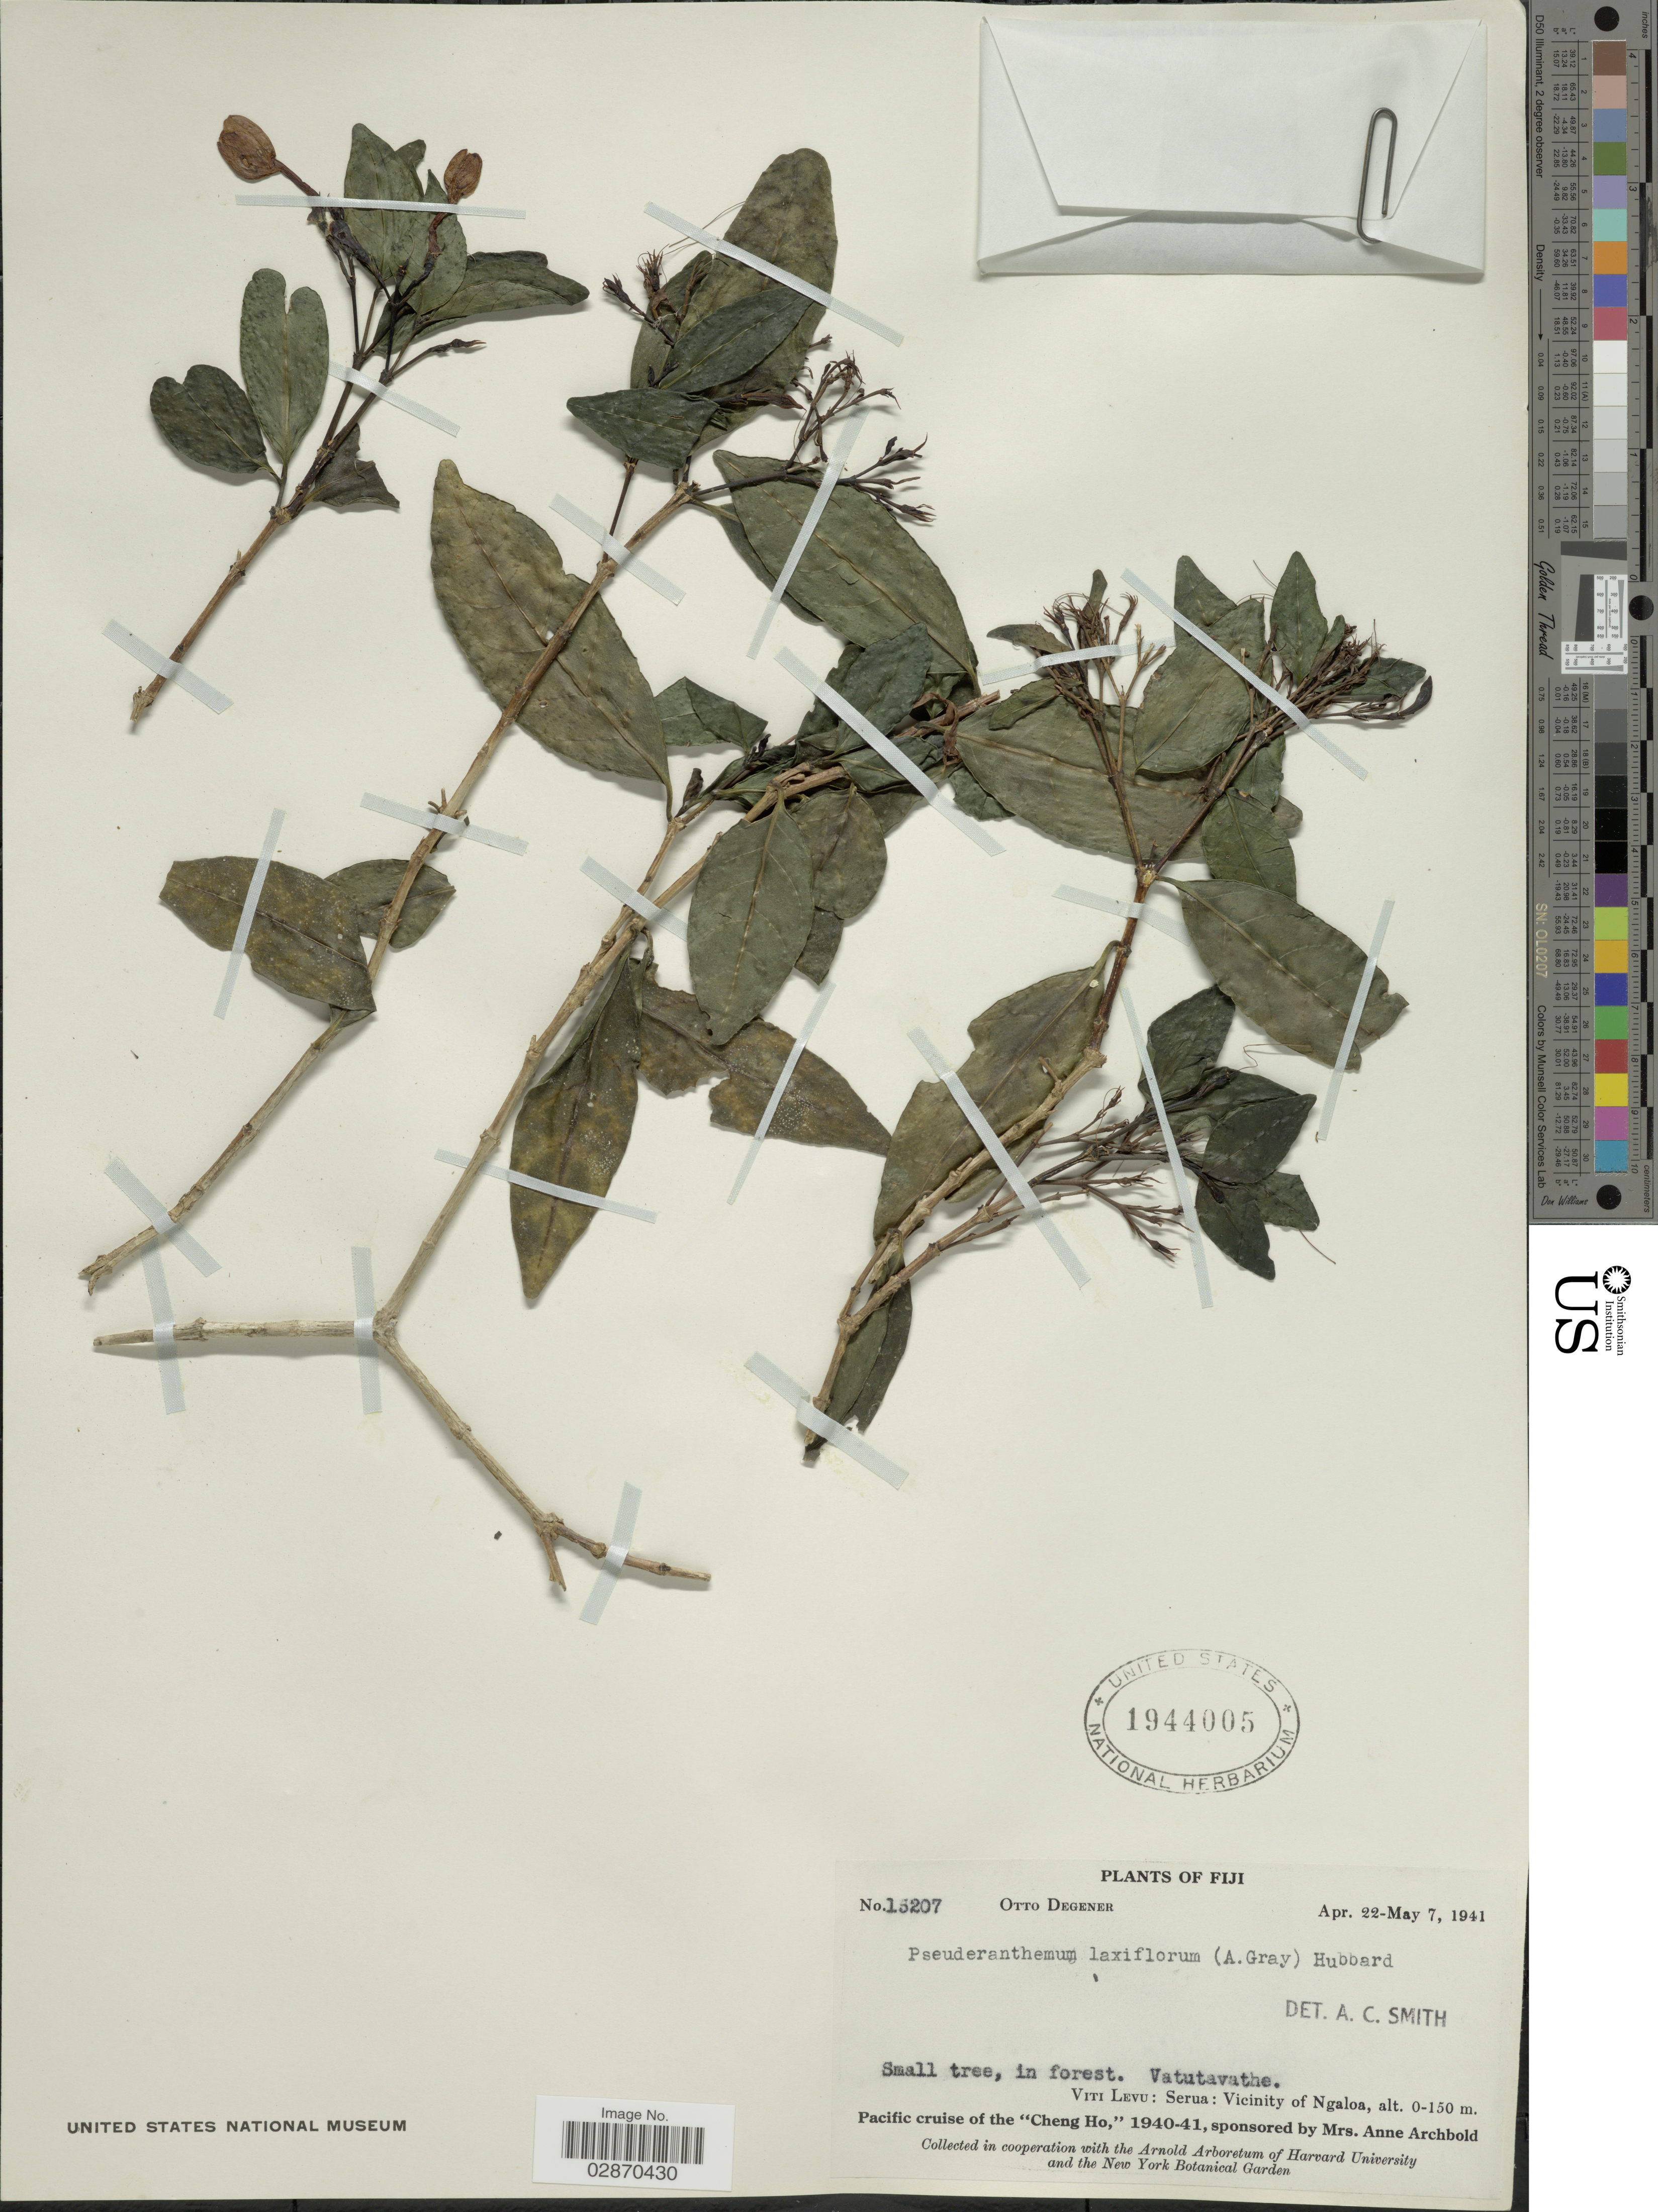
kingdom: Plantae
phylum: Tracheophyta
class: Magnoliopsida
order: Lamiales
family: Acanthaceae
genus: Pseuderanthemum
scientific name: Pseuderanthemum laxiflorum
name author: (A. Gray)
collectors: O. Degener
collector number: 15207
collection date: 1941-04-22/1941-05-07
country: Fiji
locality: Vatutavathe. Viti Levu: Serua: Vicinity of Ngaloa.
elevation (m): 0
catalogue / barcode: US 1944005